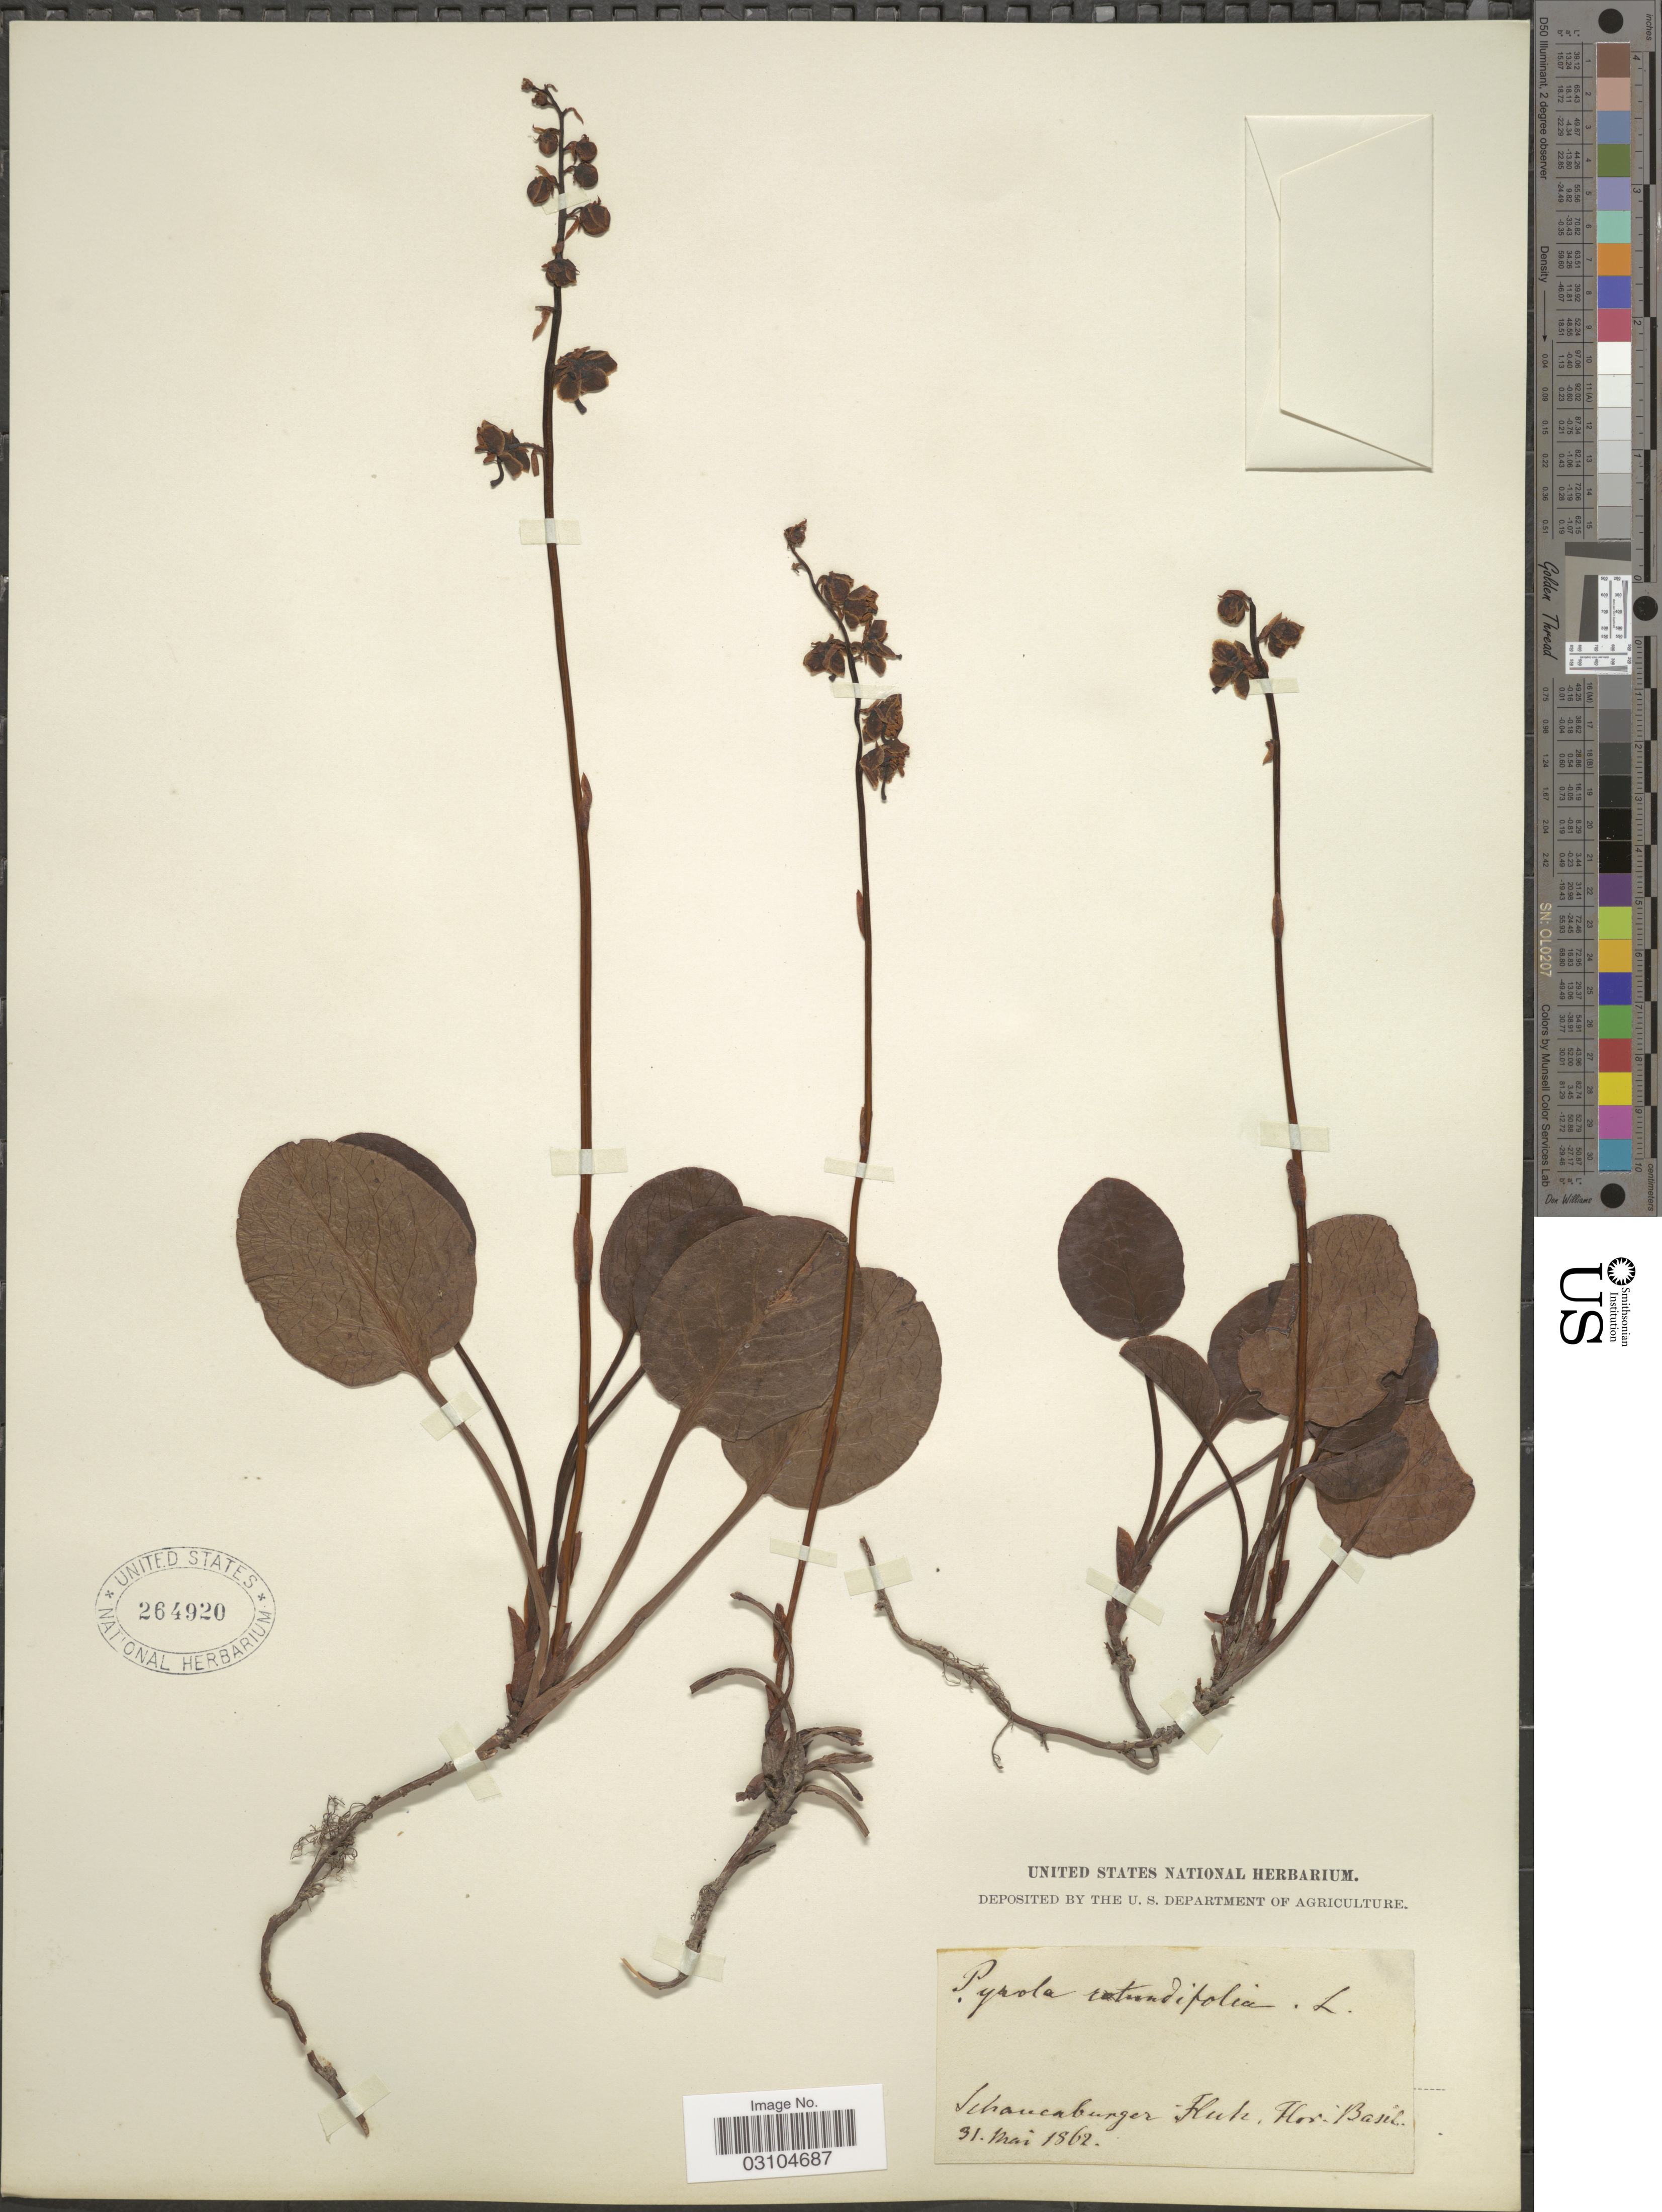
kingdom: Plantae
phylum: Tracheophyta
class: Magnoliopsida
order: Ericales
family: Ericaceae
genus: Pyrola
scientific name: Pyrola rotundifolia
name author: L.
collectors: Schauenburger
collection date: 1862-05-31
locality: Kutz. Flor. Bassel. [unsure placement] [interpreted]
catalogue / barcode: US 264920